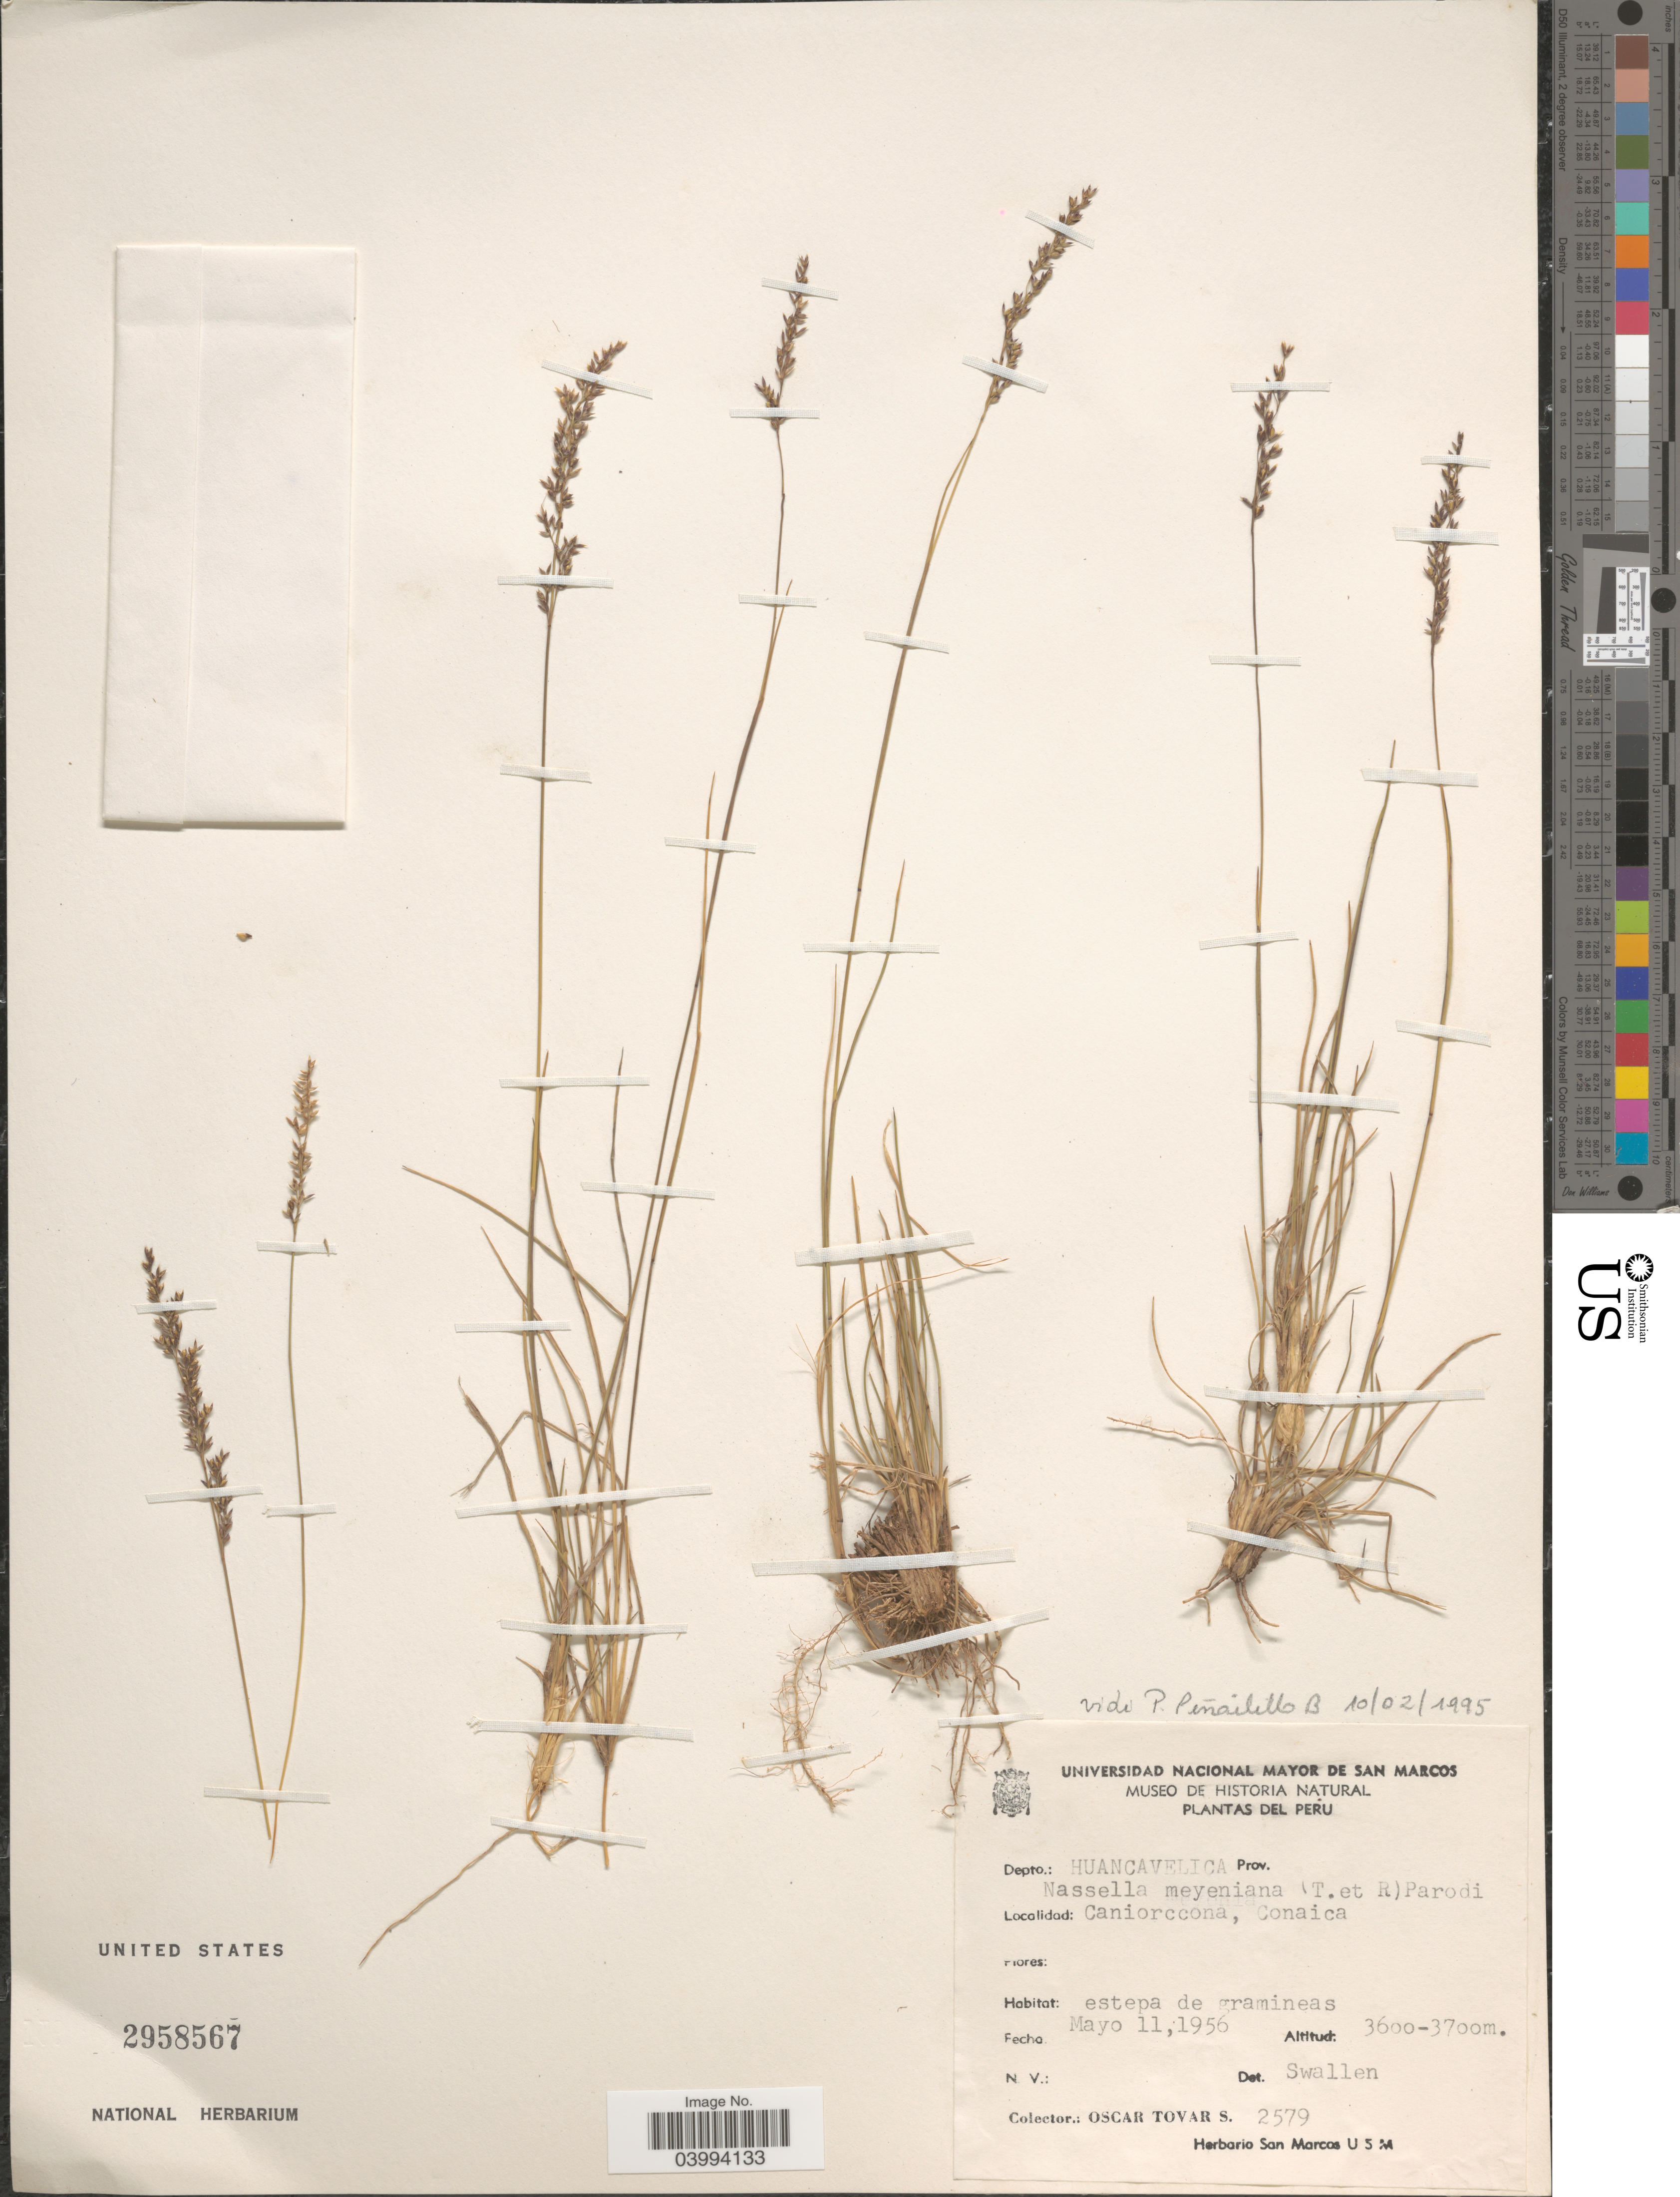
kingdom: Plantae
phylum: Tracheophyta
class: Liliopsida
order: Poales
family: Poaceae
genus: Nassella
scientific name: Nassella meyeniana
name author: (Trin. & Rupr.) Parodi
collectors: Ó. Tovar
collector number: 2579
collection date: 1956-05-11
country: Peru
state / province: Huancavelica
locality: Depto.: Huancavelica. Caniorccona, Conaica.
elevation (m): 3600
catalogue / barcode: US 2958567